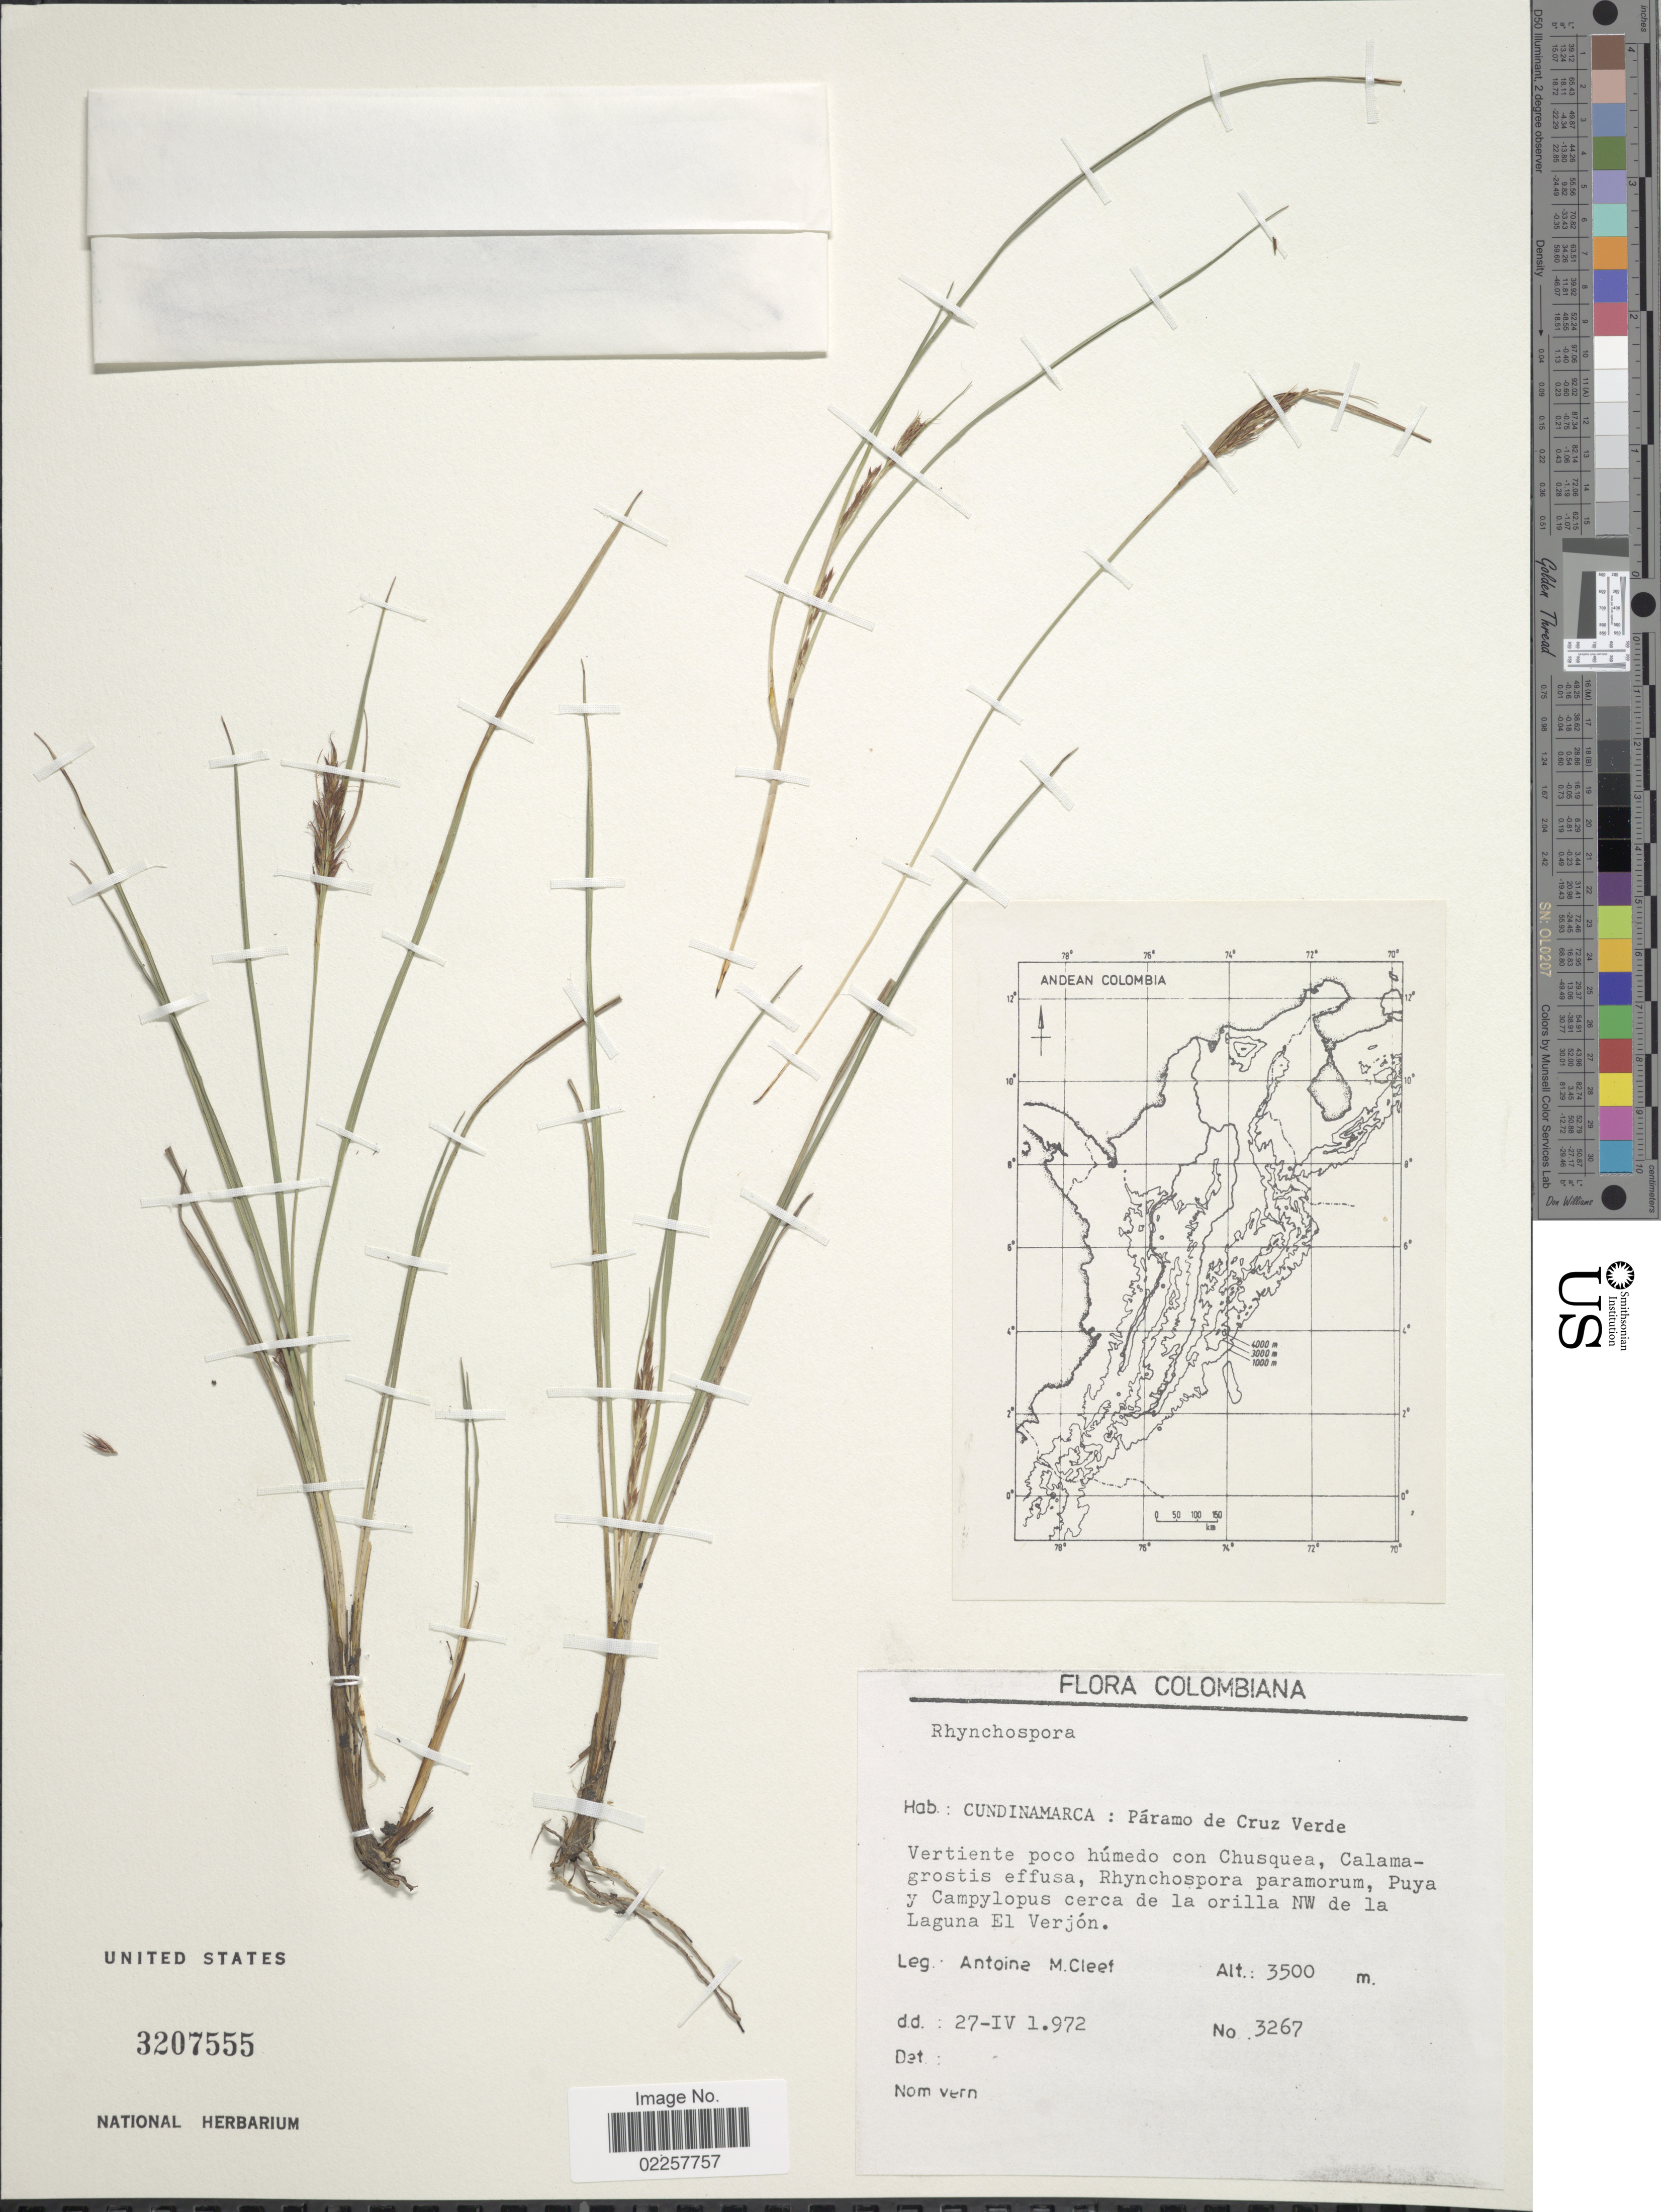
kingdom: Plantae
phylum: Tracheophyta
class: Liliopsida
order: Poales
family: Cyperaceae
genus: Rhynchospora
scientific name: Rhynchospora sp.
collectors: A. M. Cleef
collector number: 3267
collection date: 1972-04-27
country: Colombia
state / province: Cundinamarca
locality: Paramo de Cruz Verde, Vertiente poco humedo con Chusquea, Calamagrostis effusa, Rhynchospora paramorum, Puya y Campylopus cerca de la orilla NW de la Laguna El Verjon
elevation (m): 3500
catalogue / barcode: US 3207555